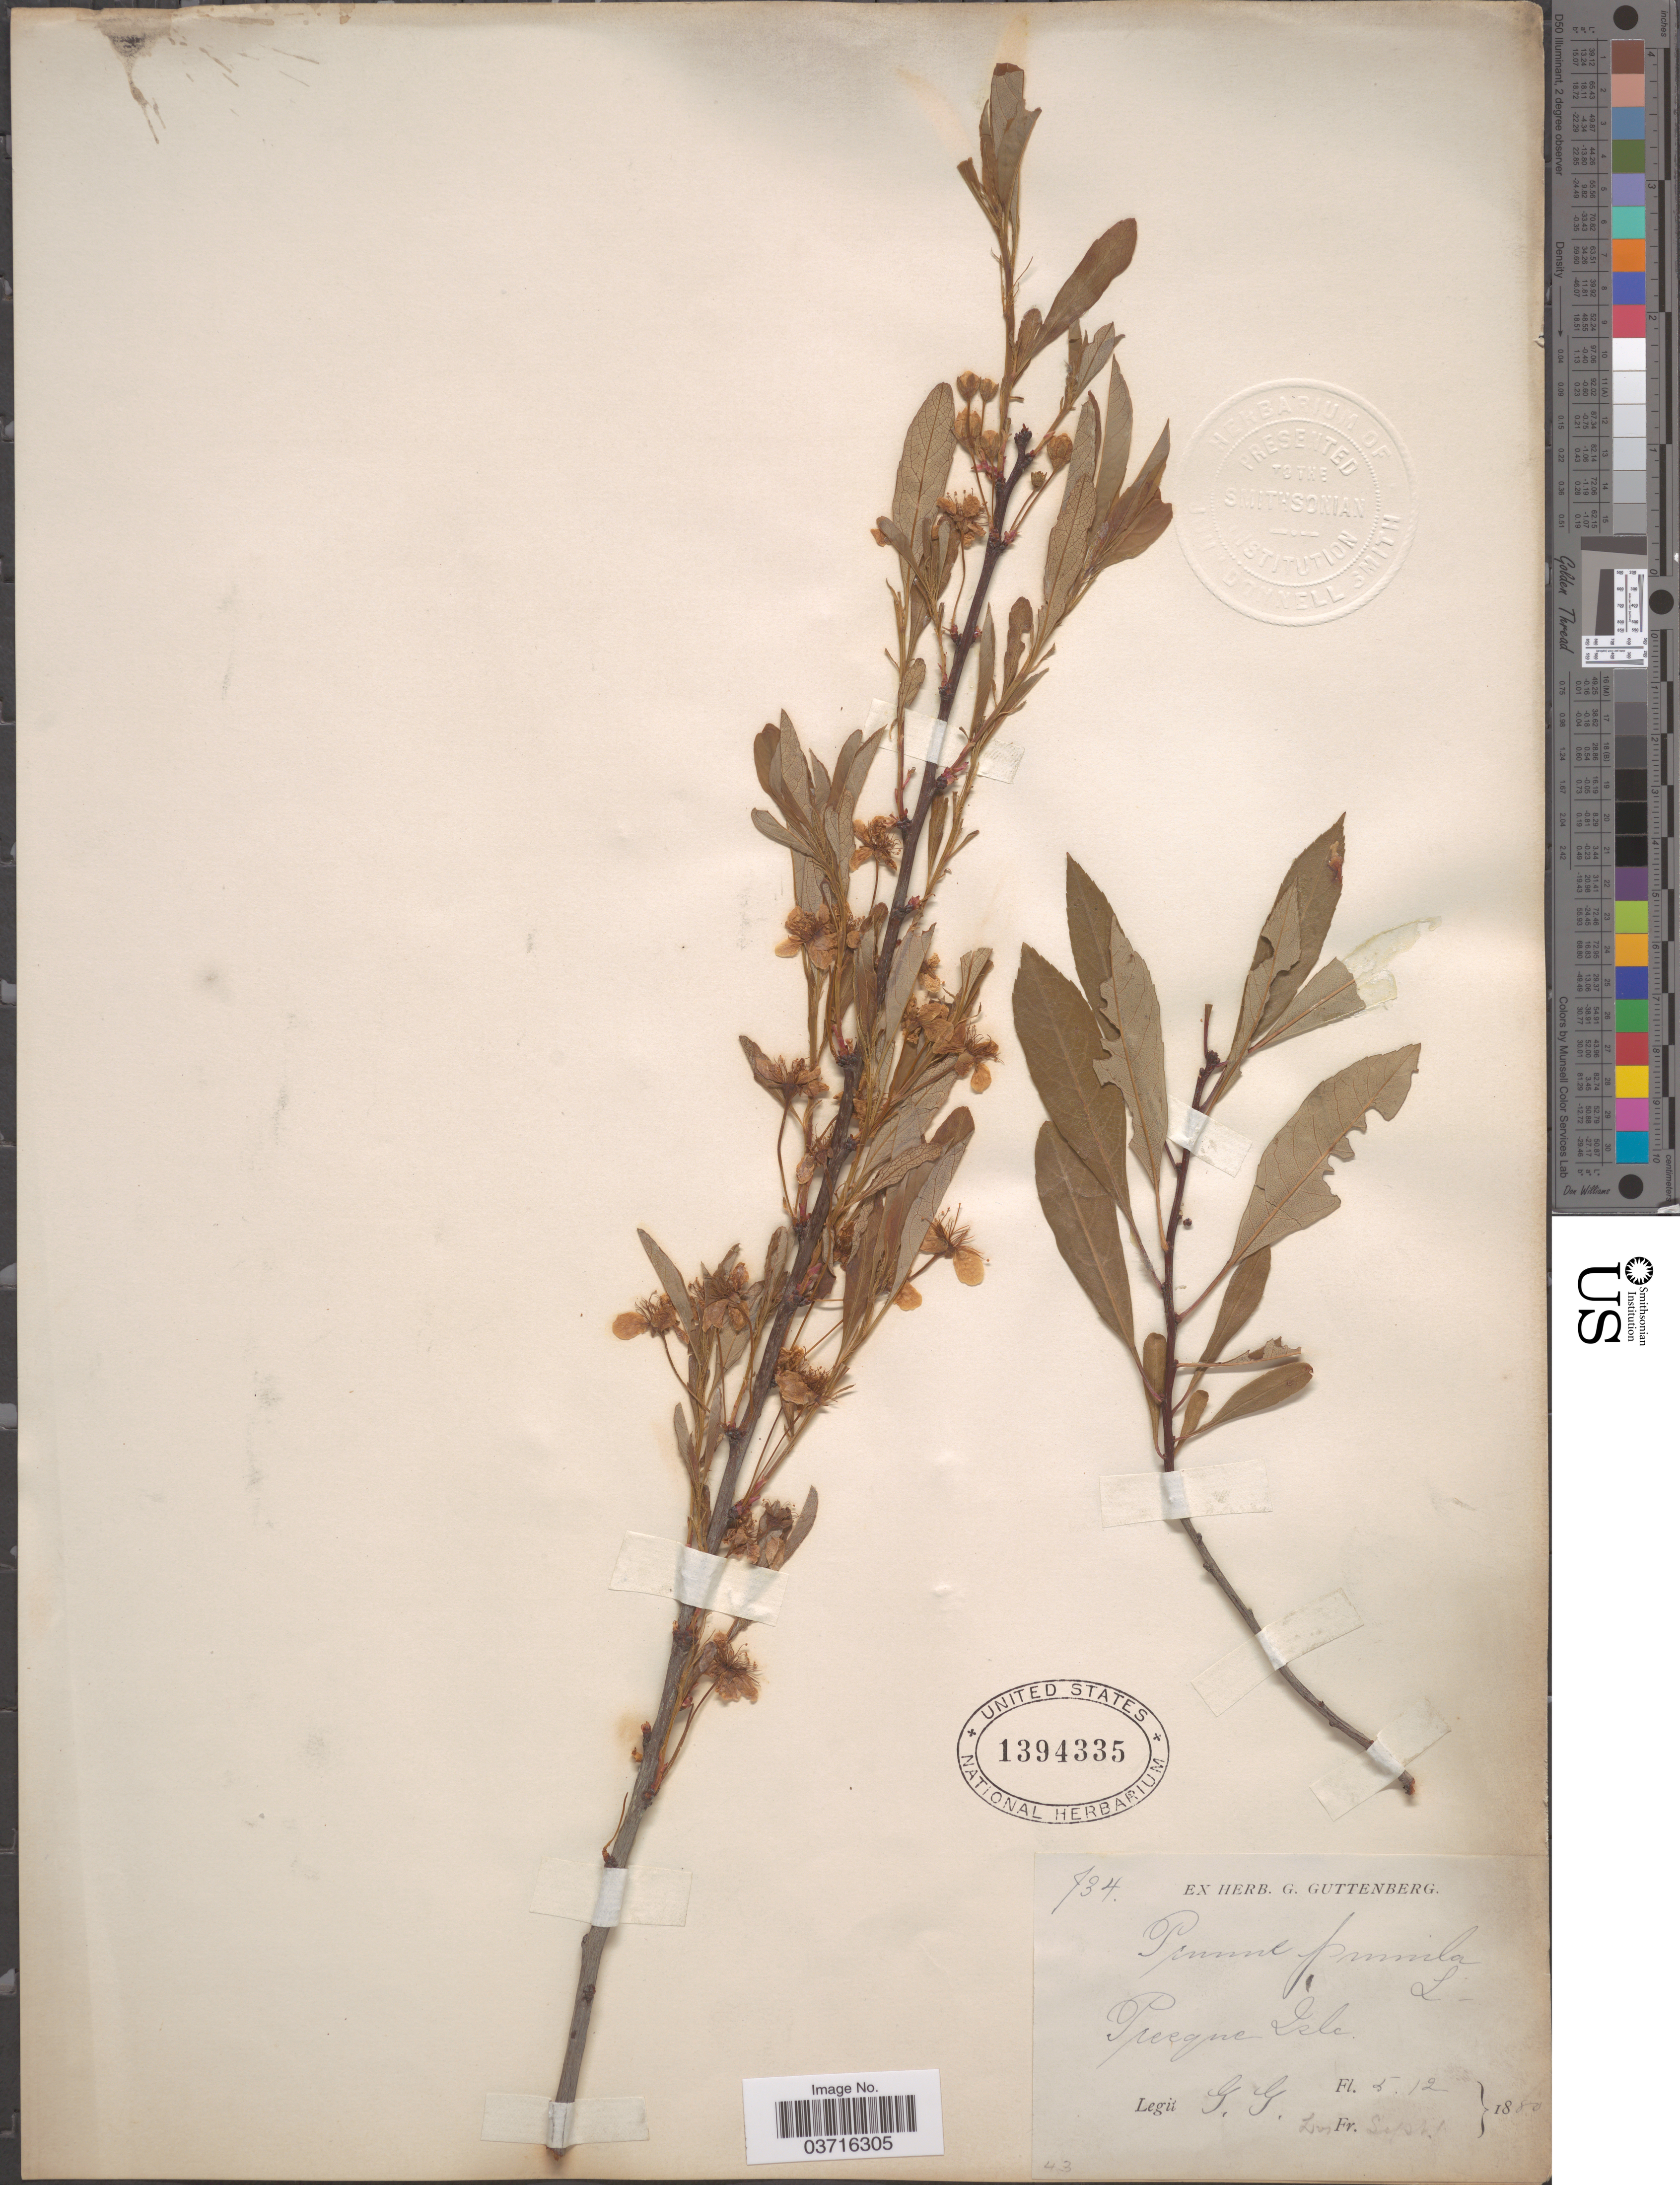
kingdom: Plantae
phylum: Tracheophyta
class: Magnoliopsida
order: Rosales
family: Rosaceae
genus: Prunus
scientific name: Prunus pumila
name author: L.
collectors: G. Guttenberg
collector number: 734/43?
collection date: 1880-09-01/1880-12-05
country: United States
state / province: Pennsylvania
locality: Presque Isle.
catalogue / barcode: US 1394335